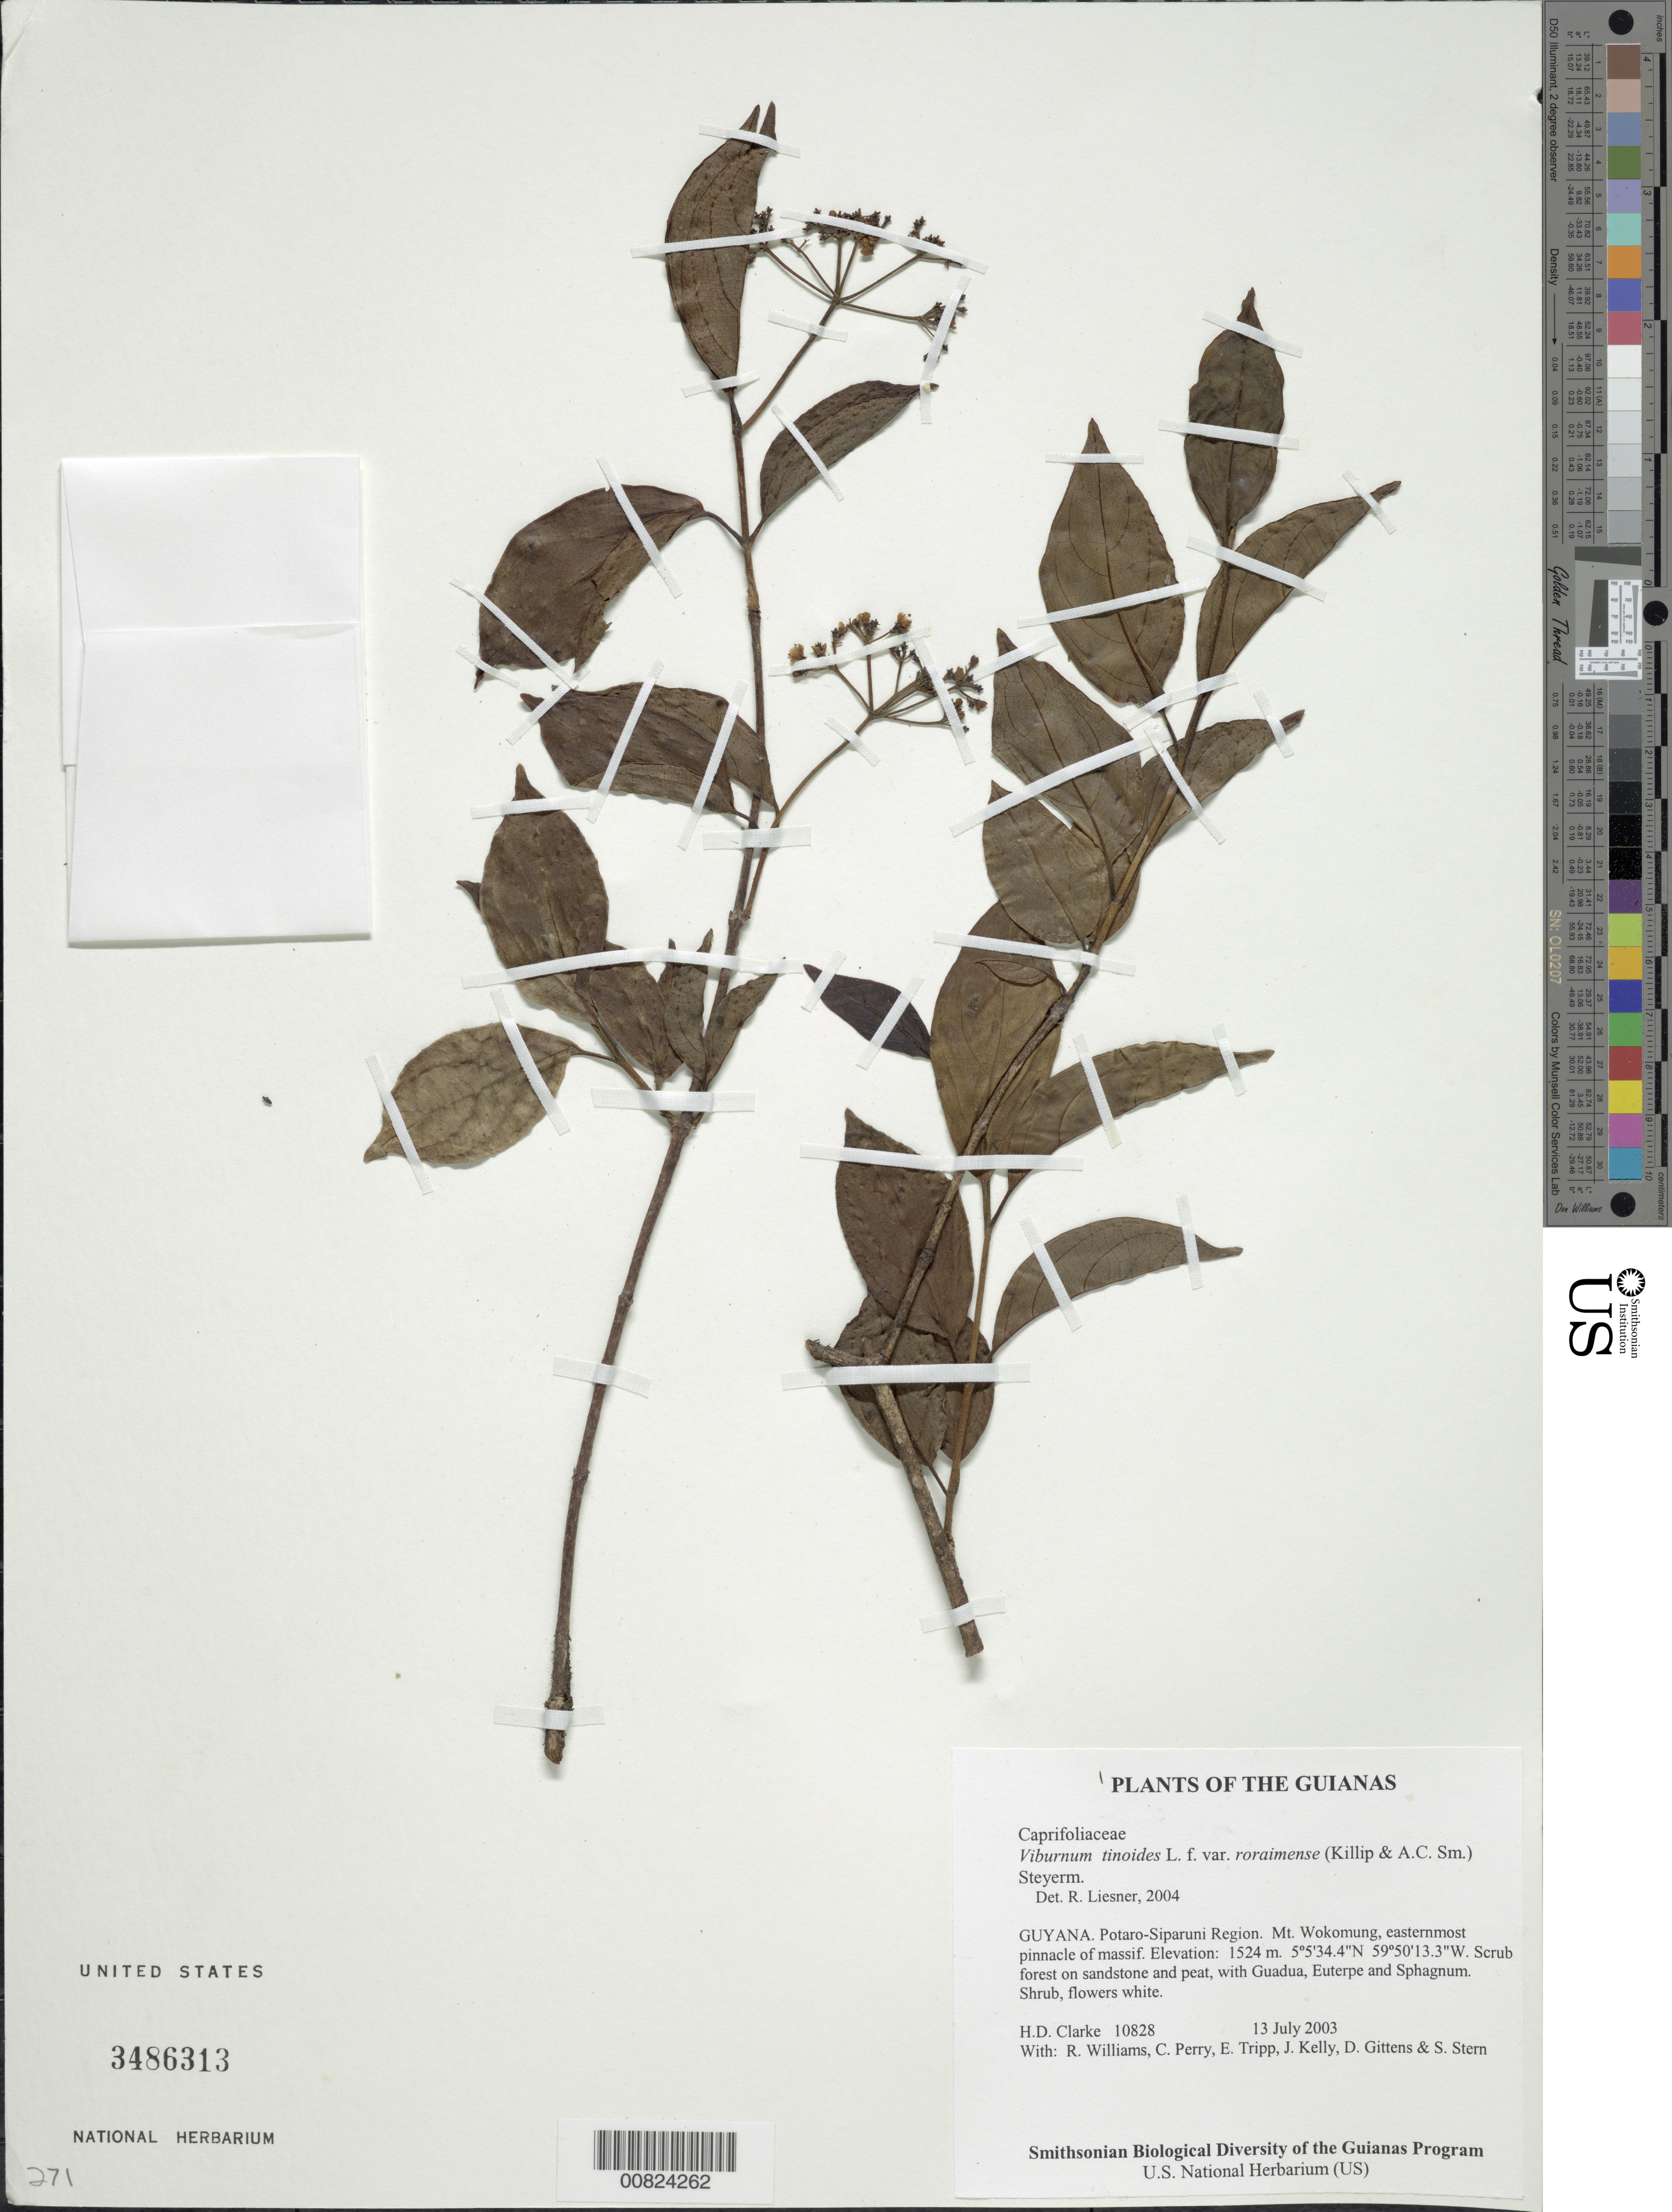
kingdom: Plantae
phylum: Tracheophyta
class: Magnoliopsida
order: Dipsacales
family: Viburnaceae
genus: Viburnum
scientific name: Viburnum tinoides var. roraimense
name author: (Killip & A.C. Sm.) Steyerm.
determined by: Liesner, R. L.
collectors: H. D. Clarke, R. Williams, C. Perry, E. Tripp, J. Kelly, D. Gittens & S. R. Stern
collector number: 10828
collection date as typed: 13 July 2003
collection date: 2003-07-13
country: Guyana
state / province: Potaro-Siparuni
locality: Mt. Wokomung, easternmost pinnacle of massif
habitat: Scrub forest on sandstone and peat, with Guadua, Euterpe and Sphagnum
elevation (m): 1524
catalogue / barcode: US 3486313